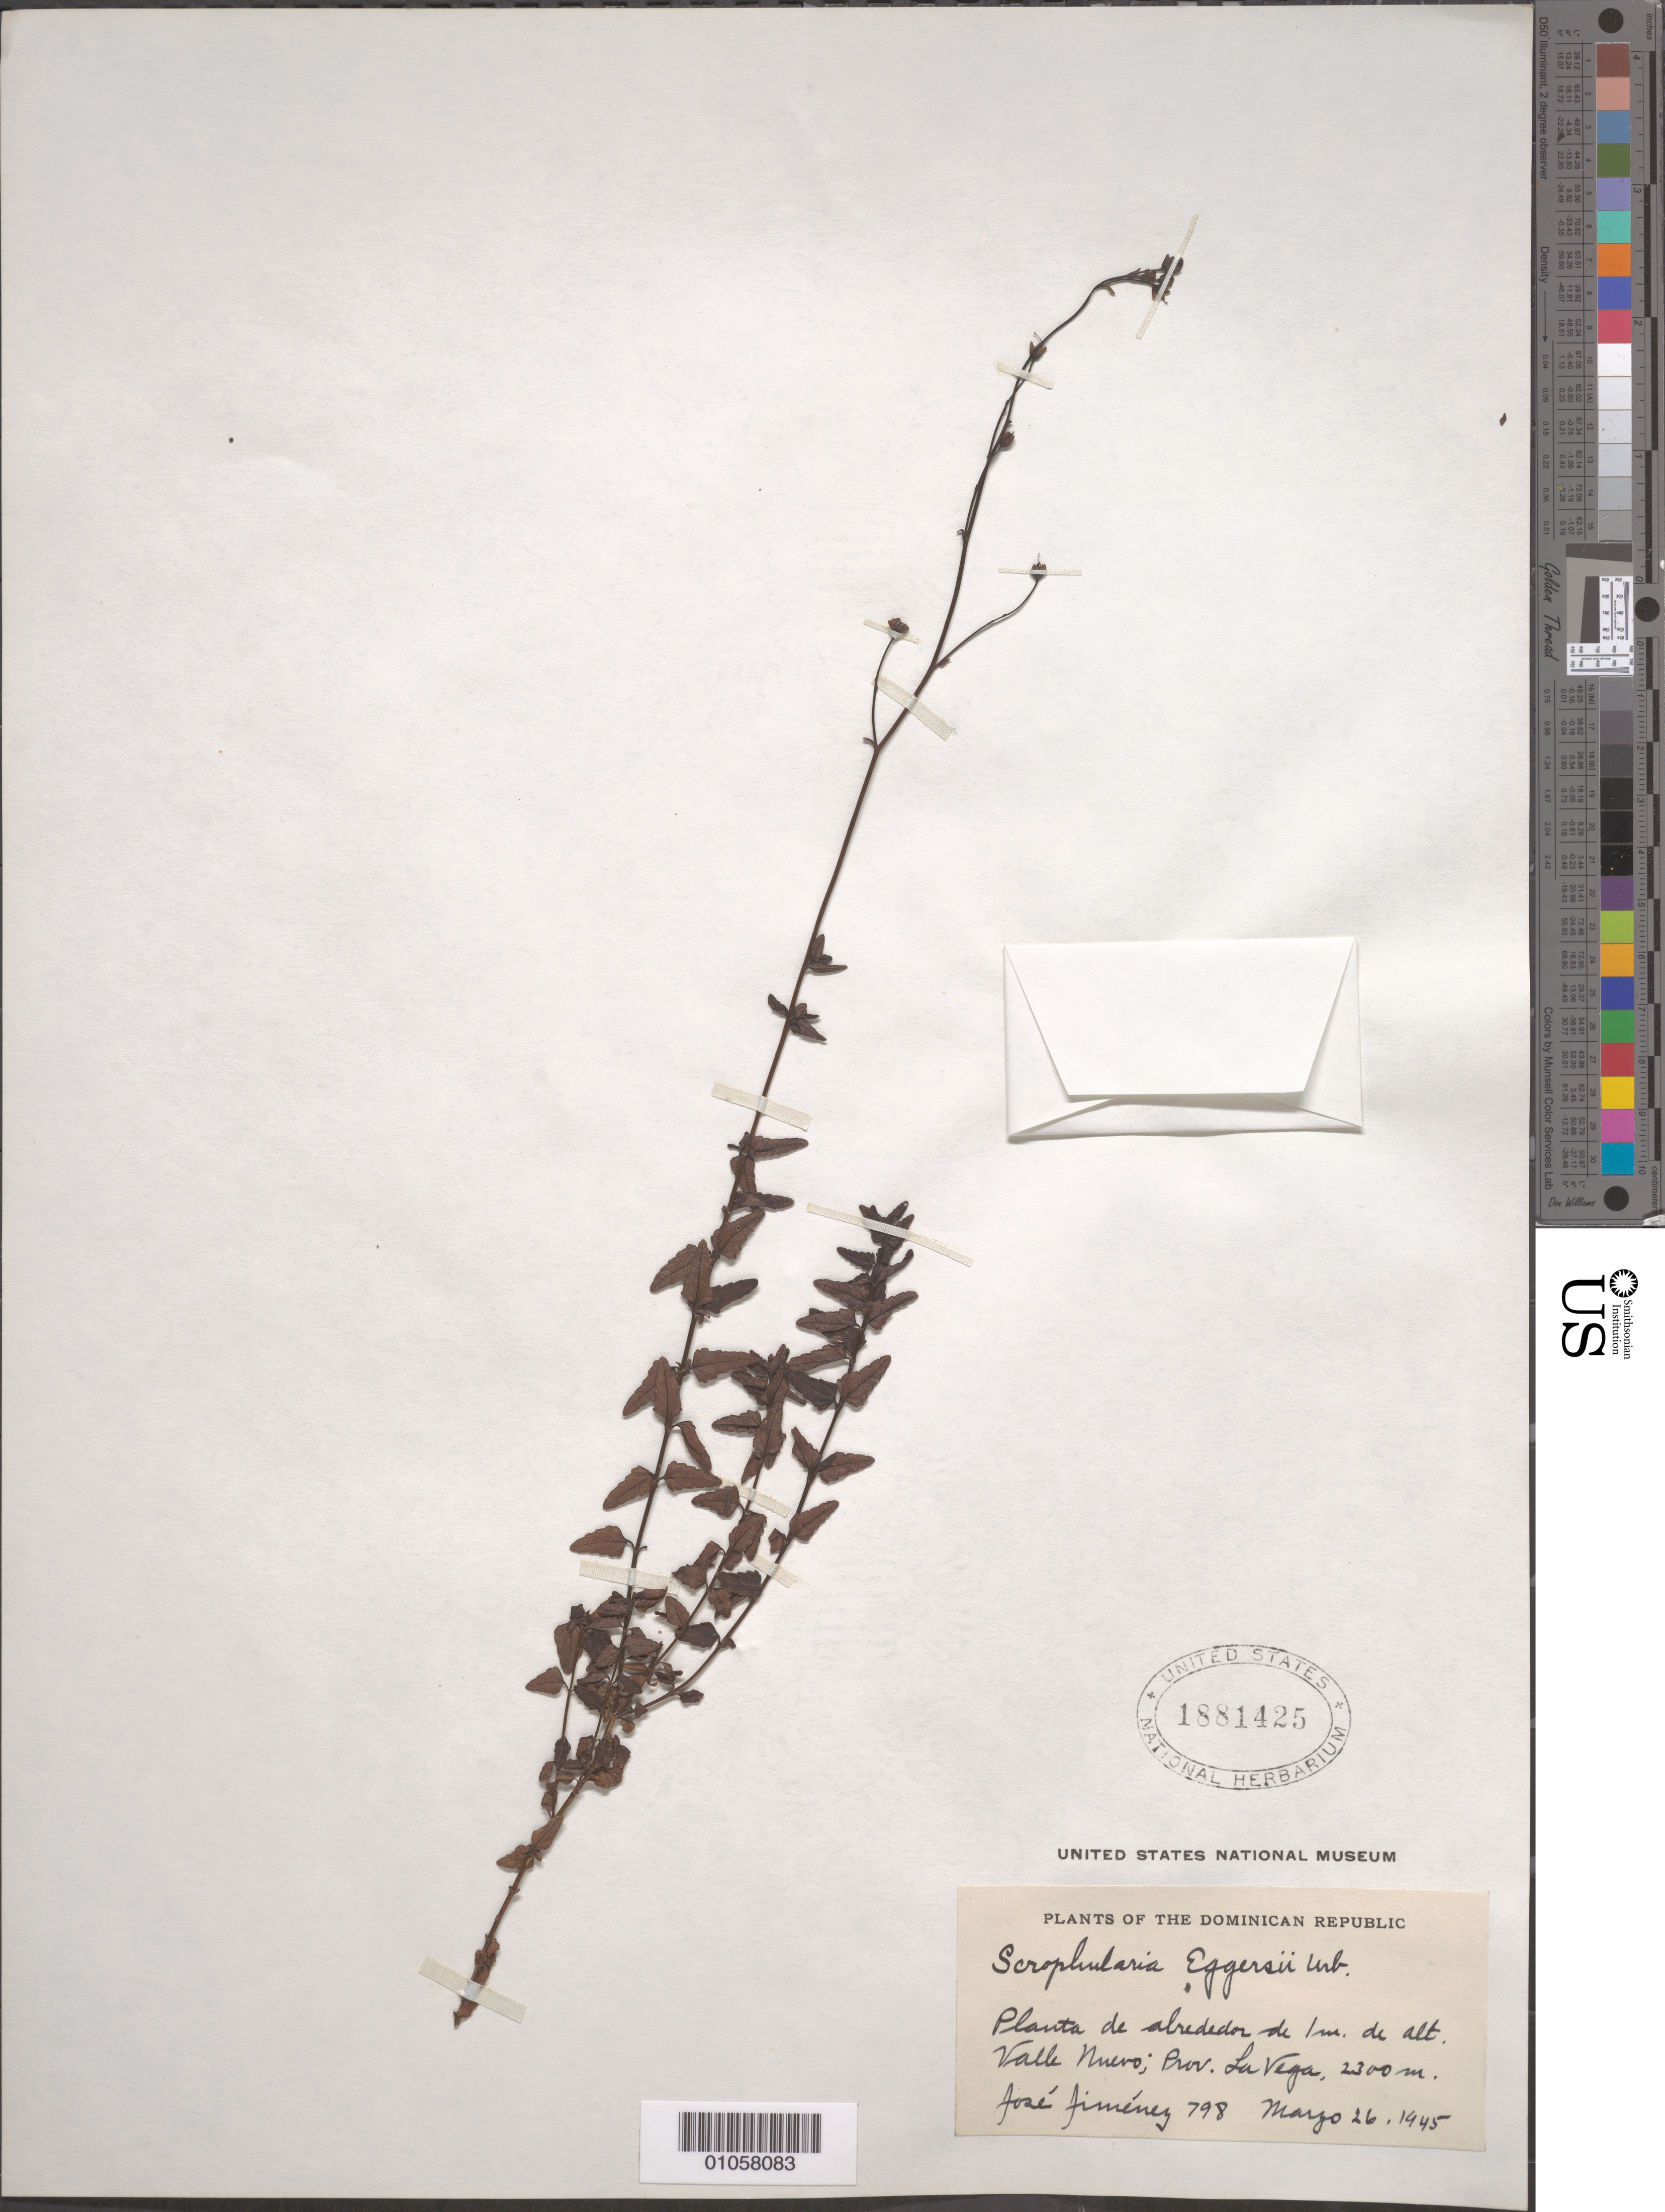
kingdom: Plantae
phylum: Tracheophyta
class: Magnoliopsida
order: Lamiales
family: Scrophulariaceae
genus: Scrophularia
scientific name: Scrophularia eggersii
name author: Urb.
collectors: J. J. Jiménez Almonte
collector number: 798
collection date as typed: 26 May 1945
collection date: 1945-05-26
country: Dominican Republic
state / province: La Vega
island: Hispaniola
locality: Valle Nuevo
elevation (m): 2300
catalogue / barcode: US 1881425